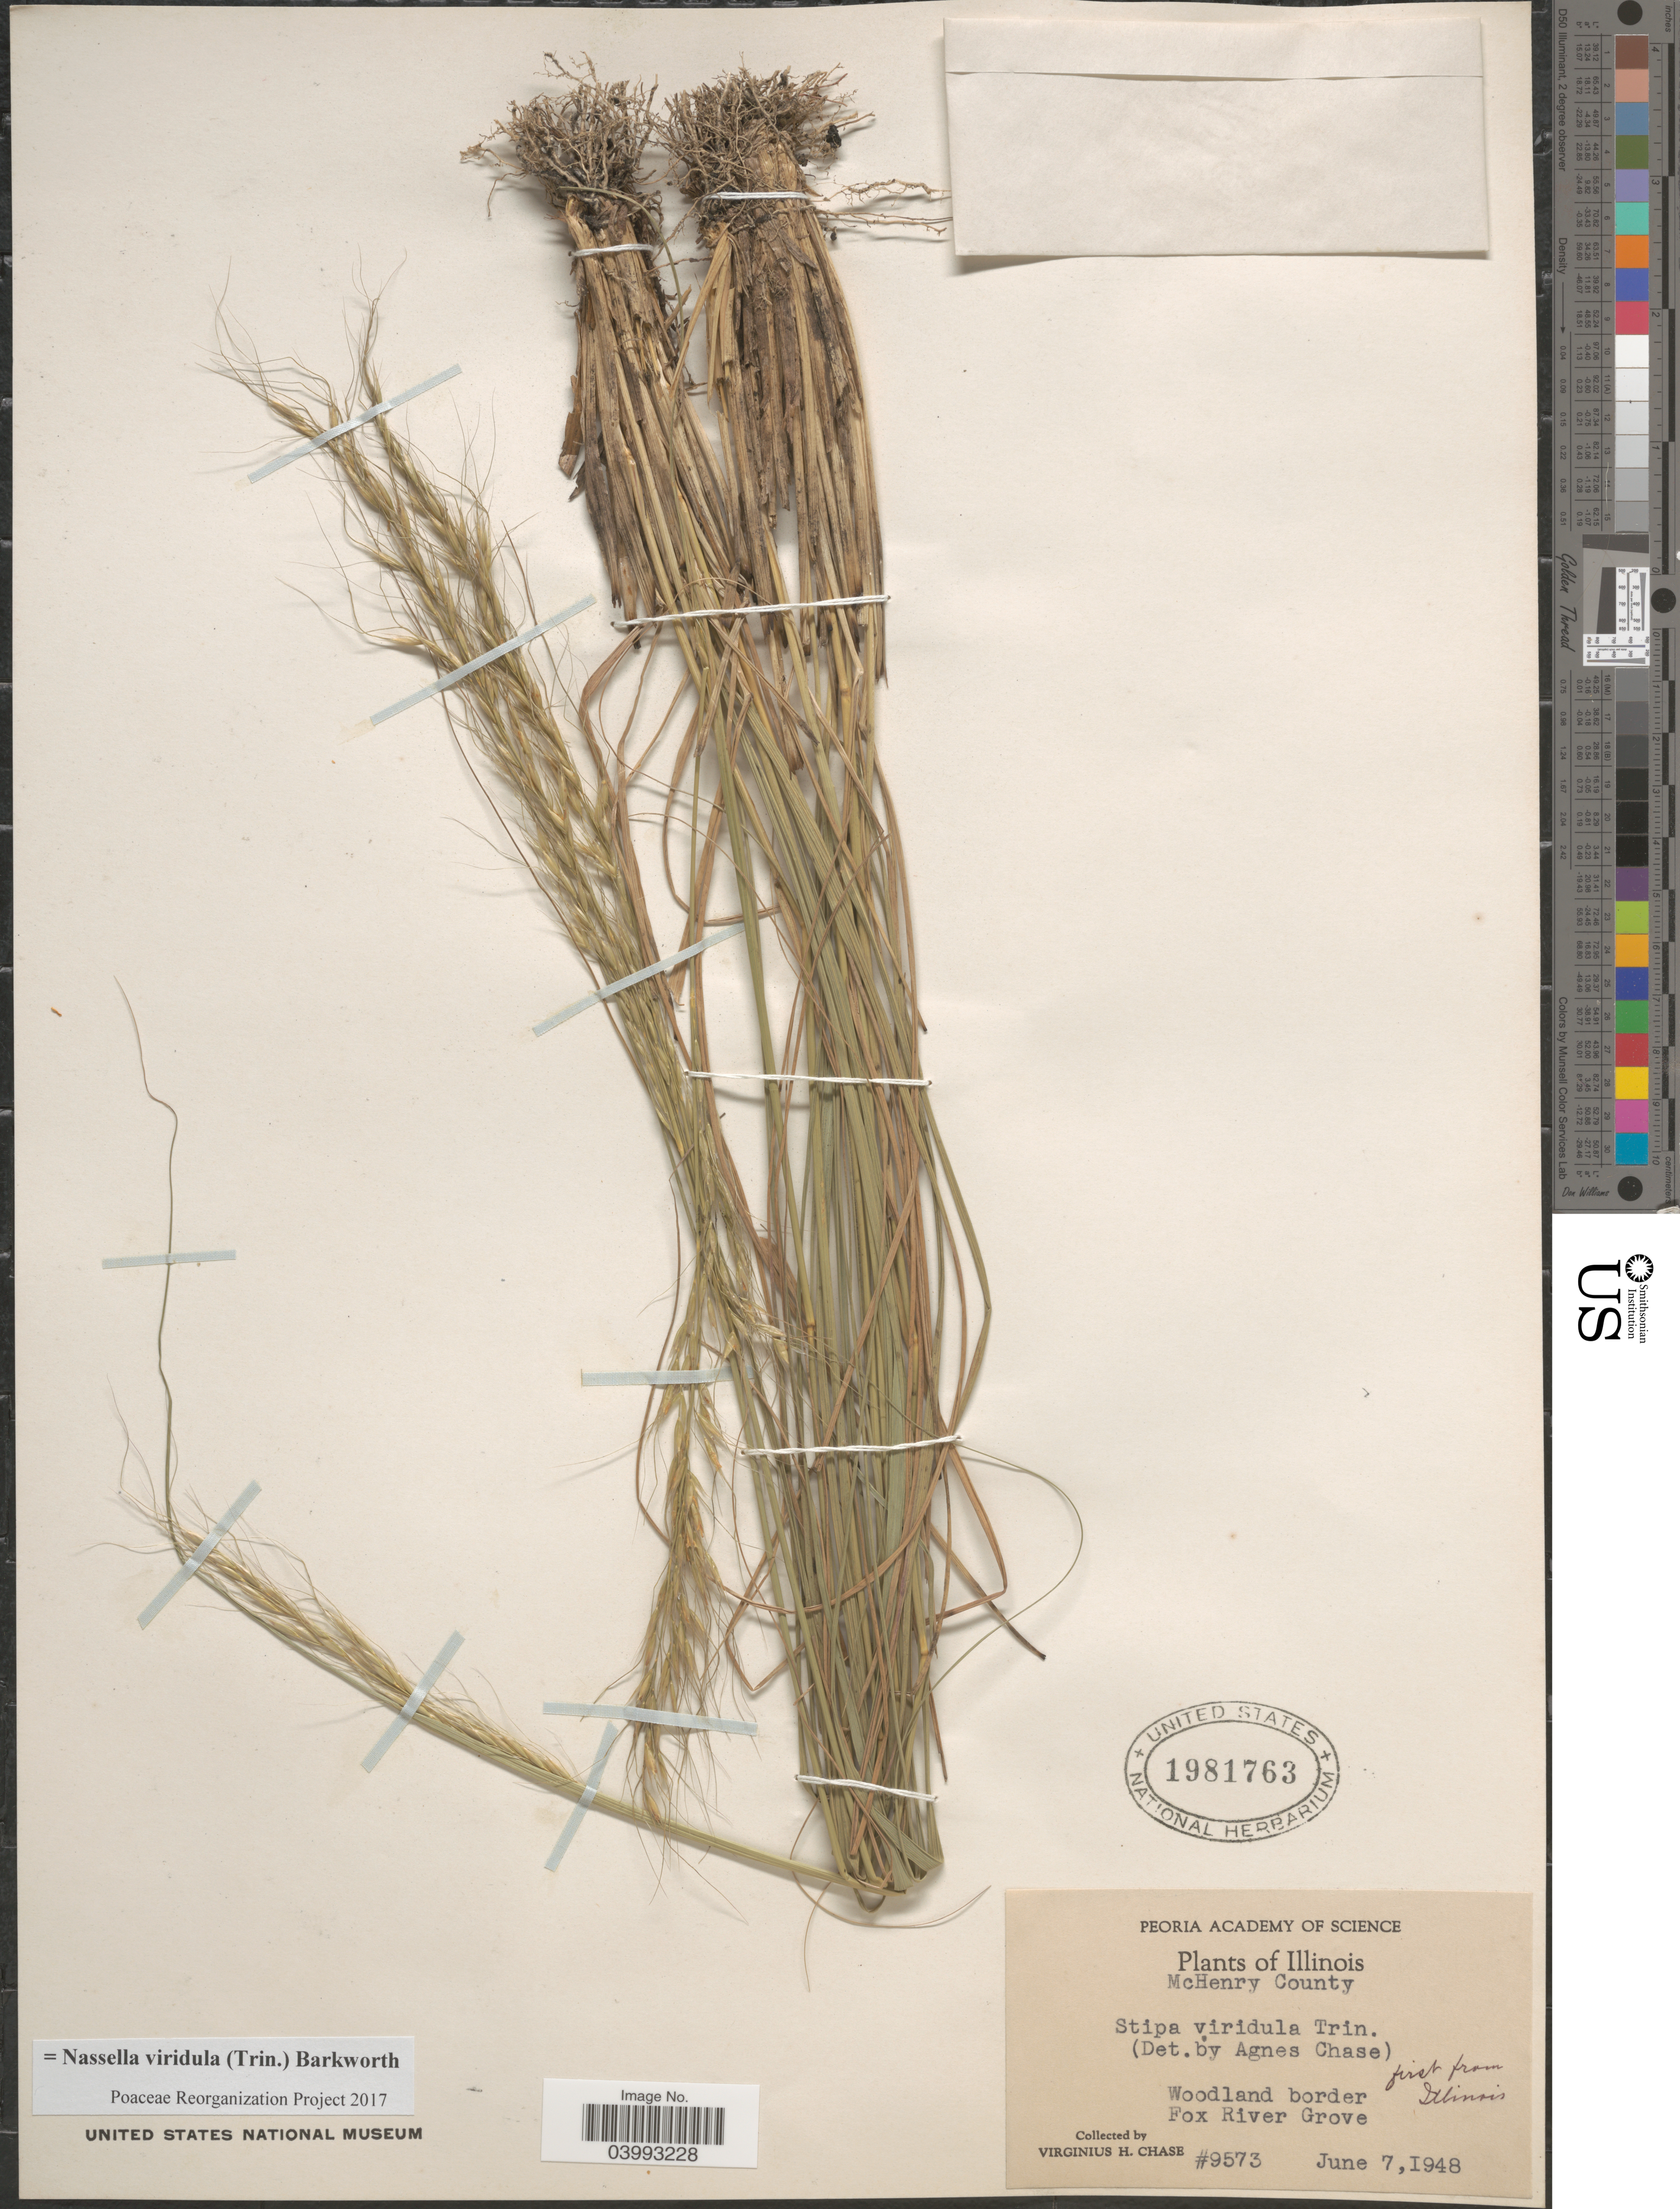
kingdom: Plantae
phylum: Tracheophyta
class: Liliopsida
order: Poales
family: Poaceae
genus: Nassella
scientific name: Nassella viridula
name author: (Trin.) Barkworth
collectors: V. H. Chase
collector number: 9573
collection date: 1948-06-07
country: United States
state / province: Illinois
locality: McHenry County. Woodland border. Fox River Grove.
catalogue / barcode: US 1981763